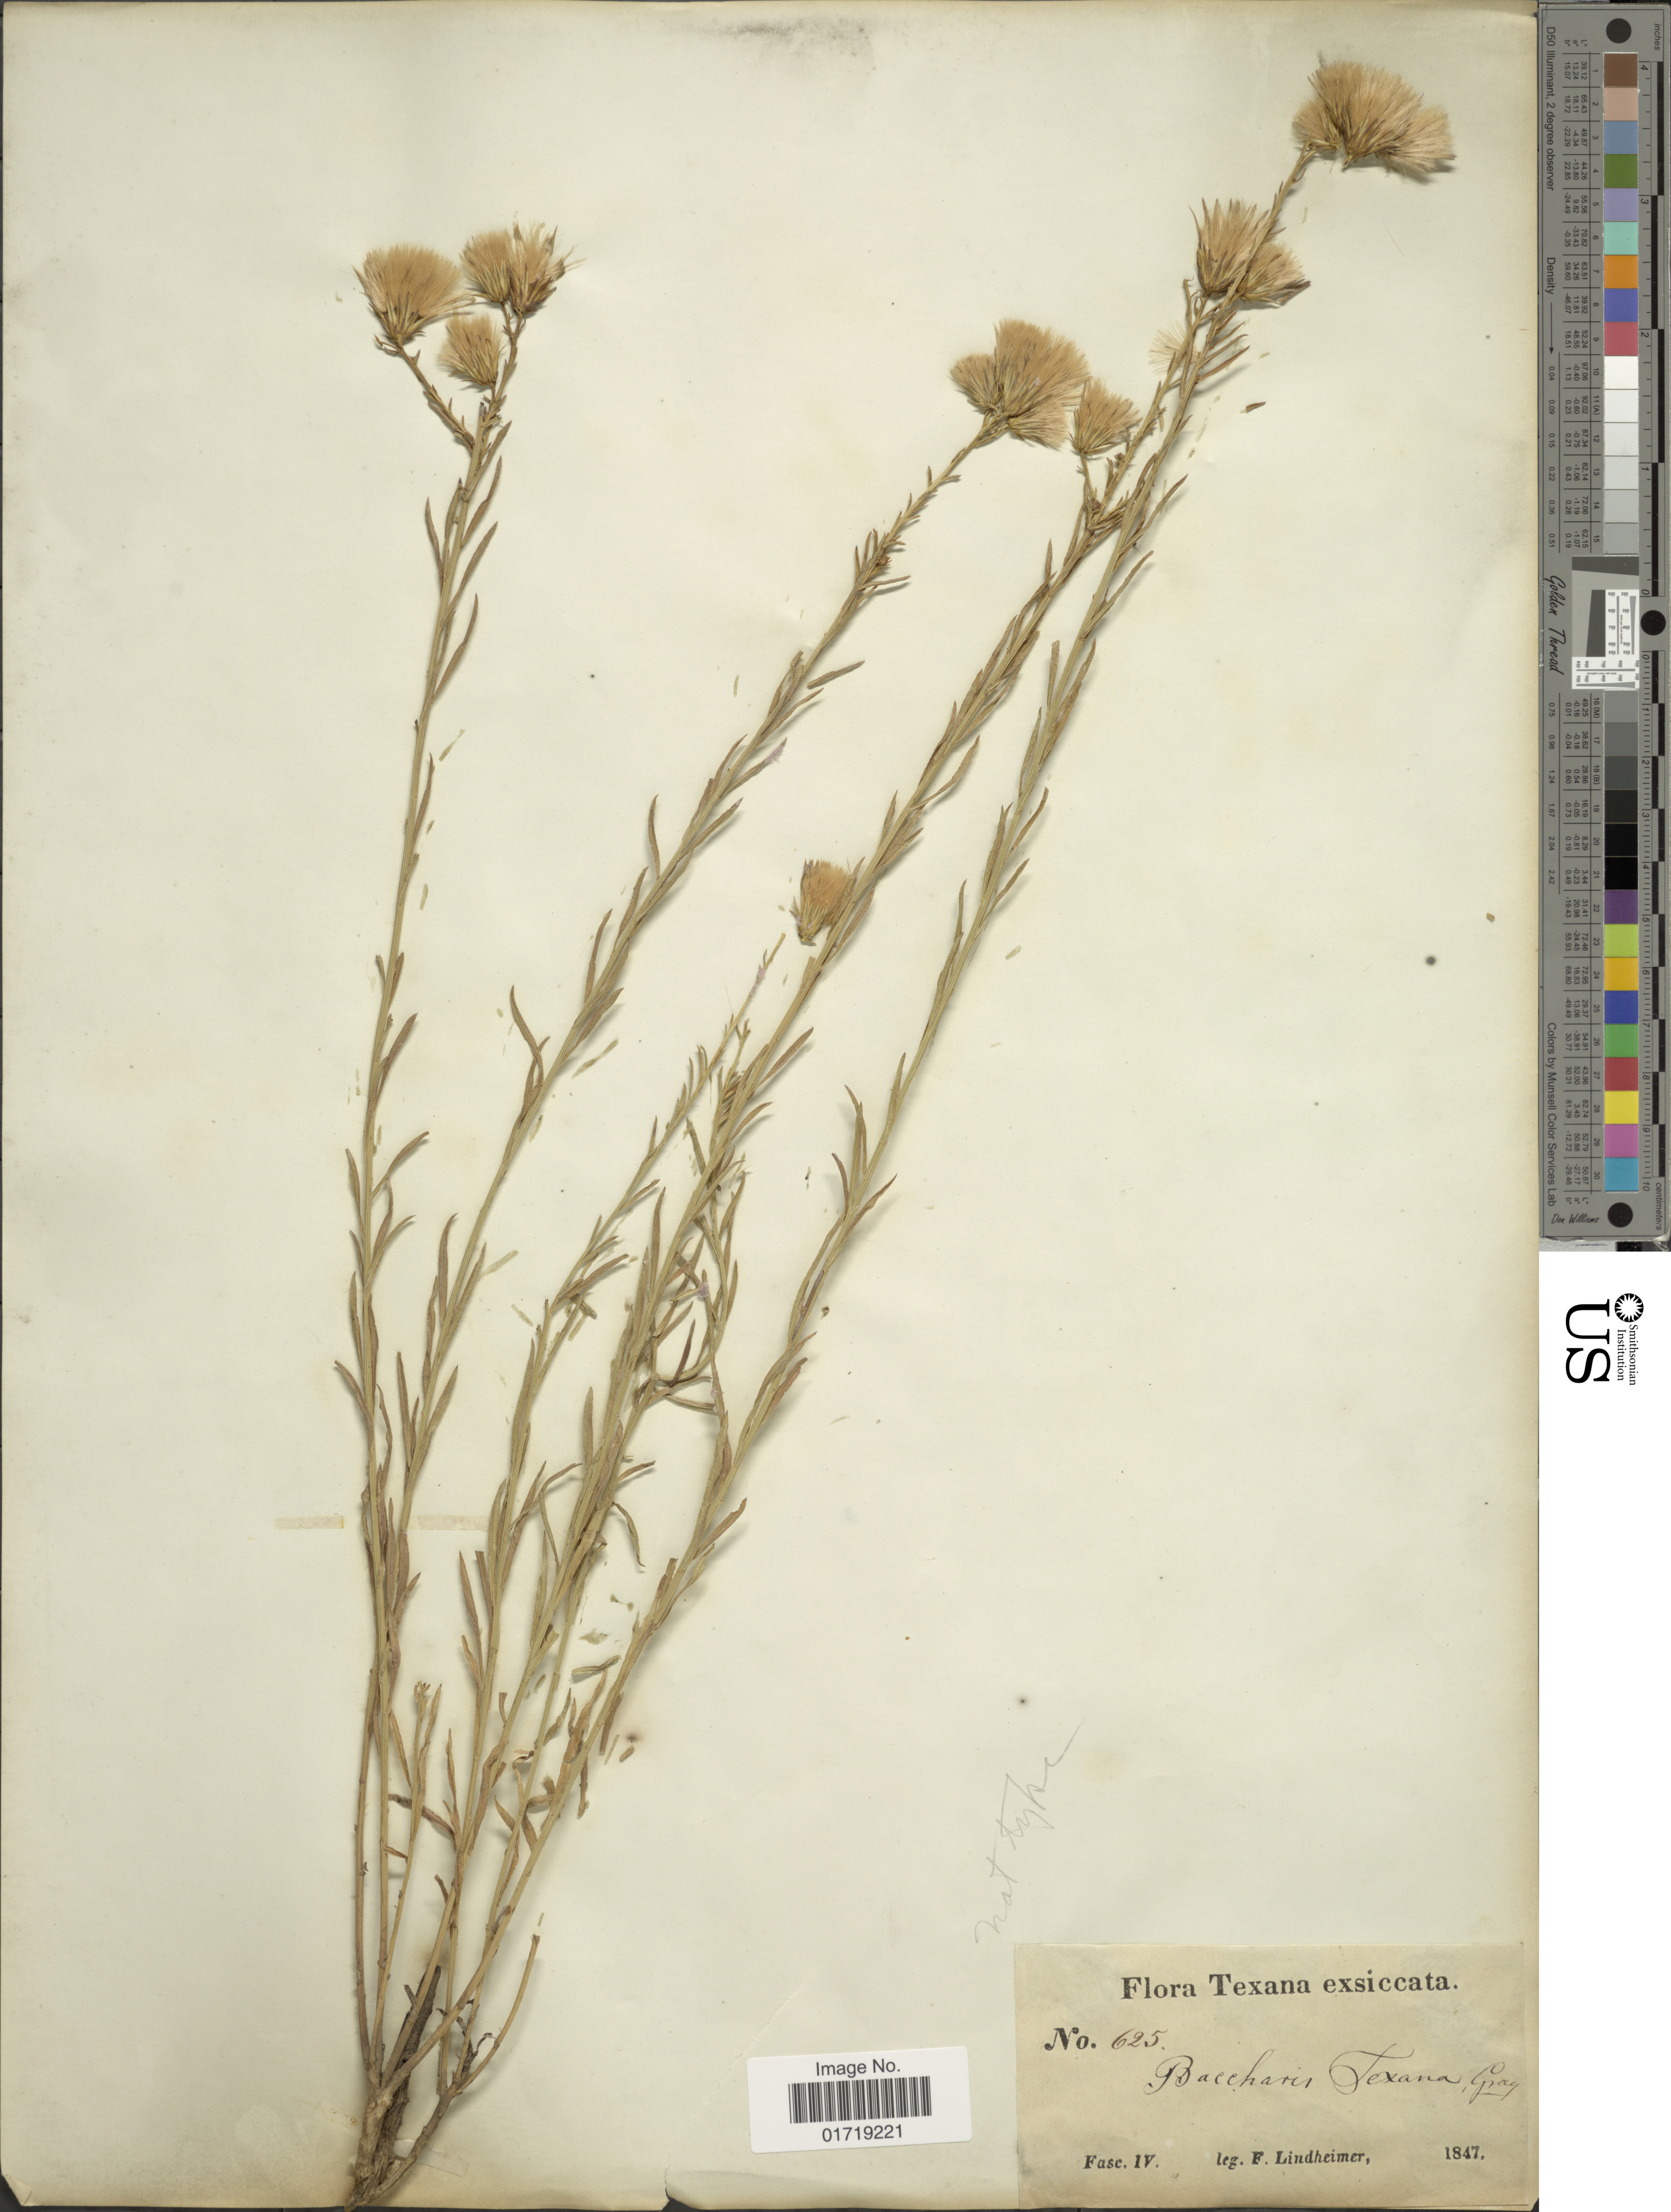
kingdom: Plantae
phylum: Tracheophyta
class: Magnoliopsida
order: Asterales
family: Asteraceae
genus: Baccharis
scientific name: Baccharis texana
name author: (Torr.) A. Gray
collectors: F. Lindheimer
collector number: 625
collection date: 1847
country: United States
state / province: Texas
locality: Fasc. IV